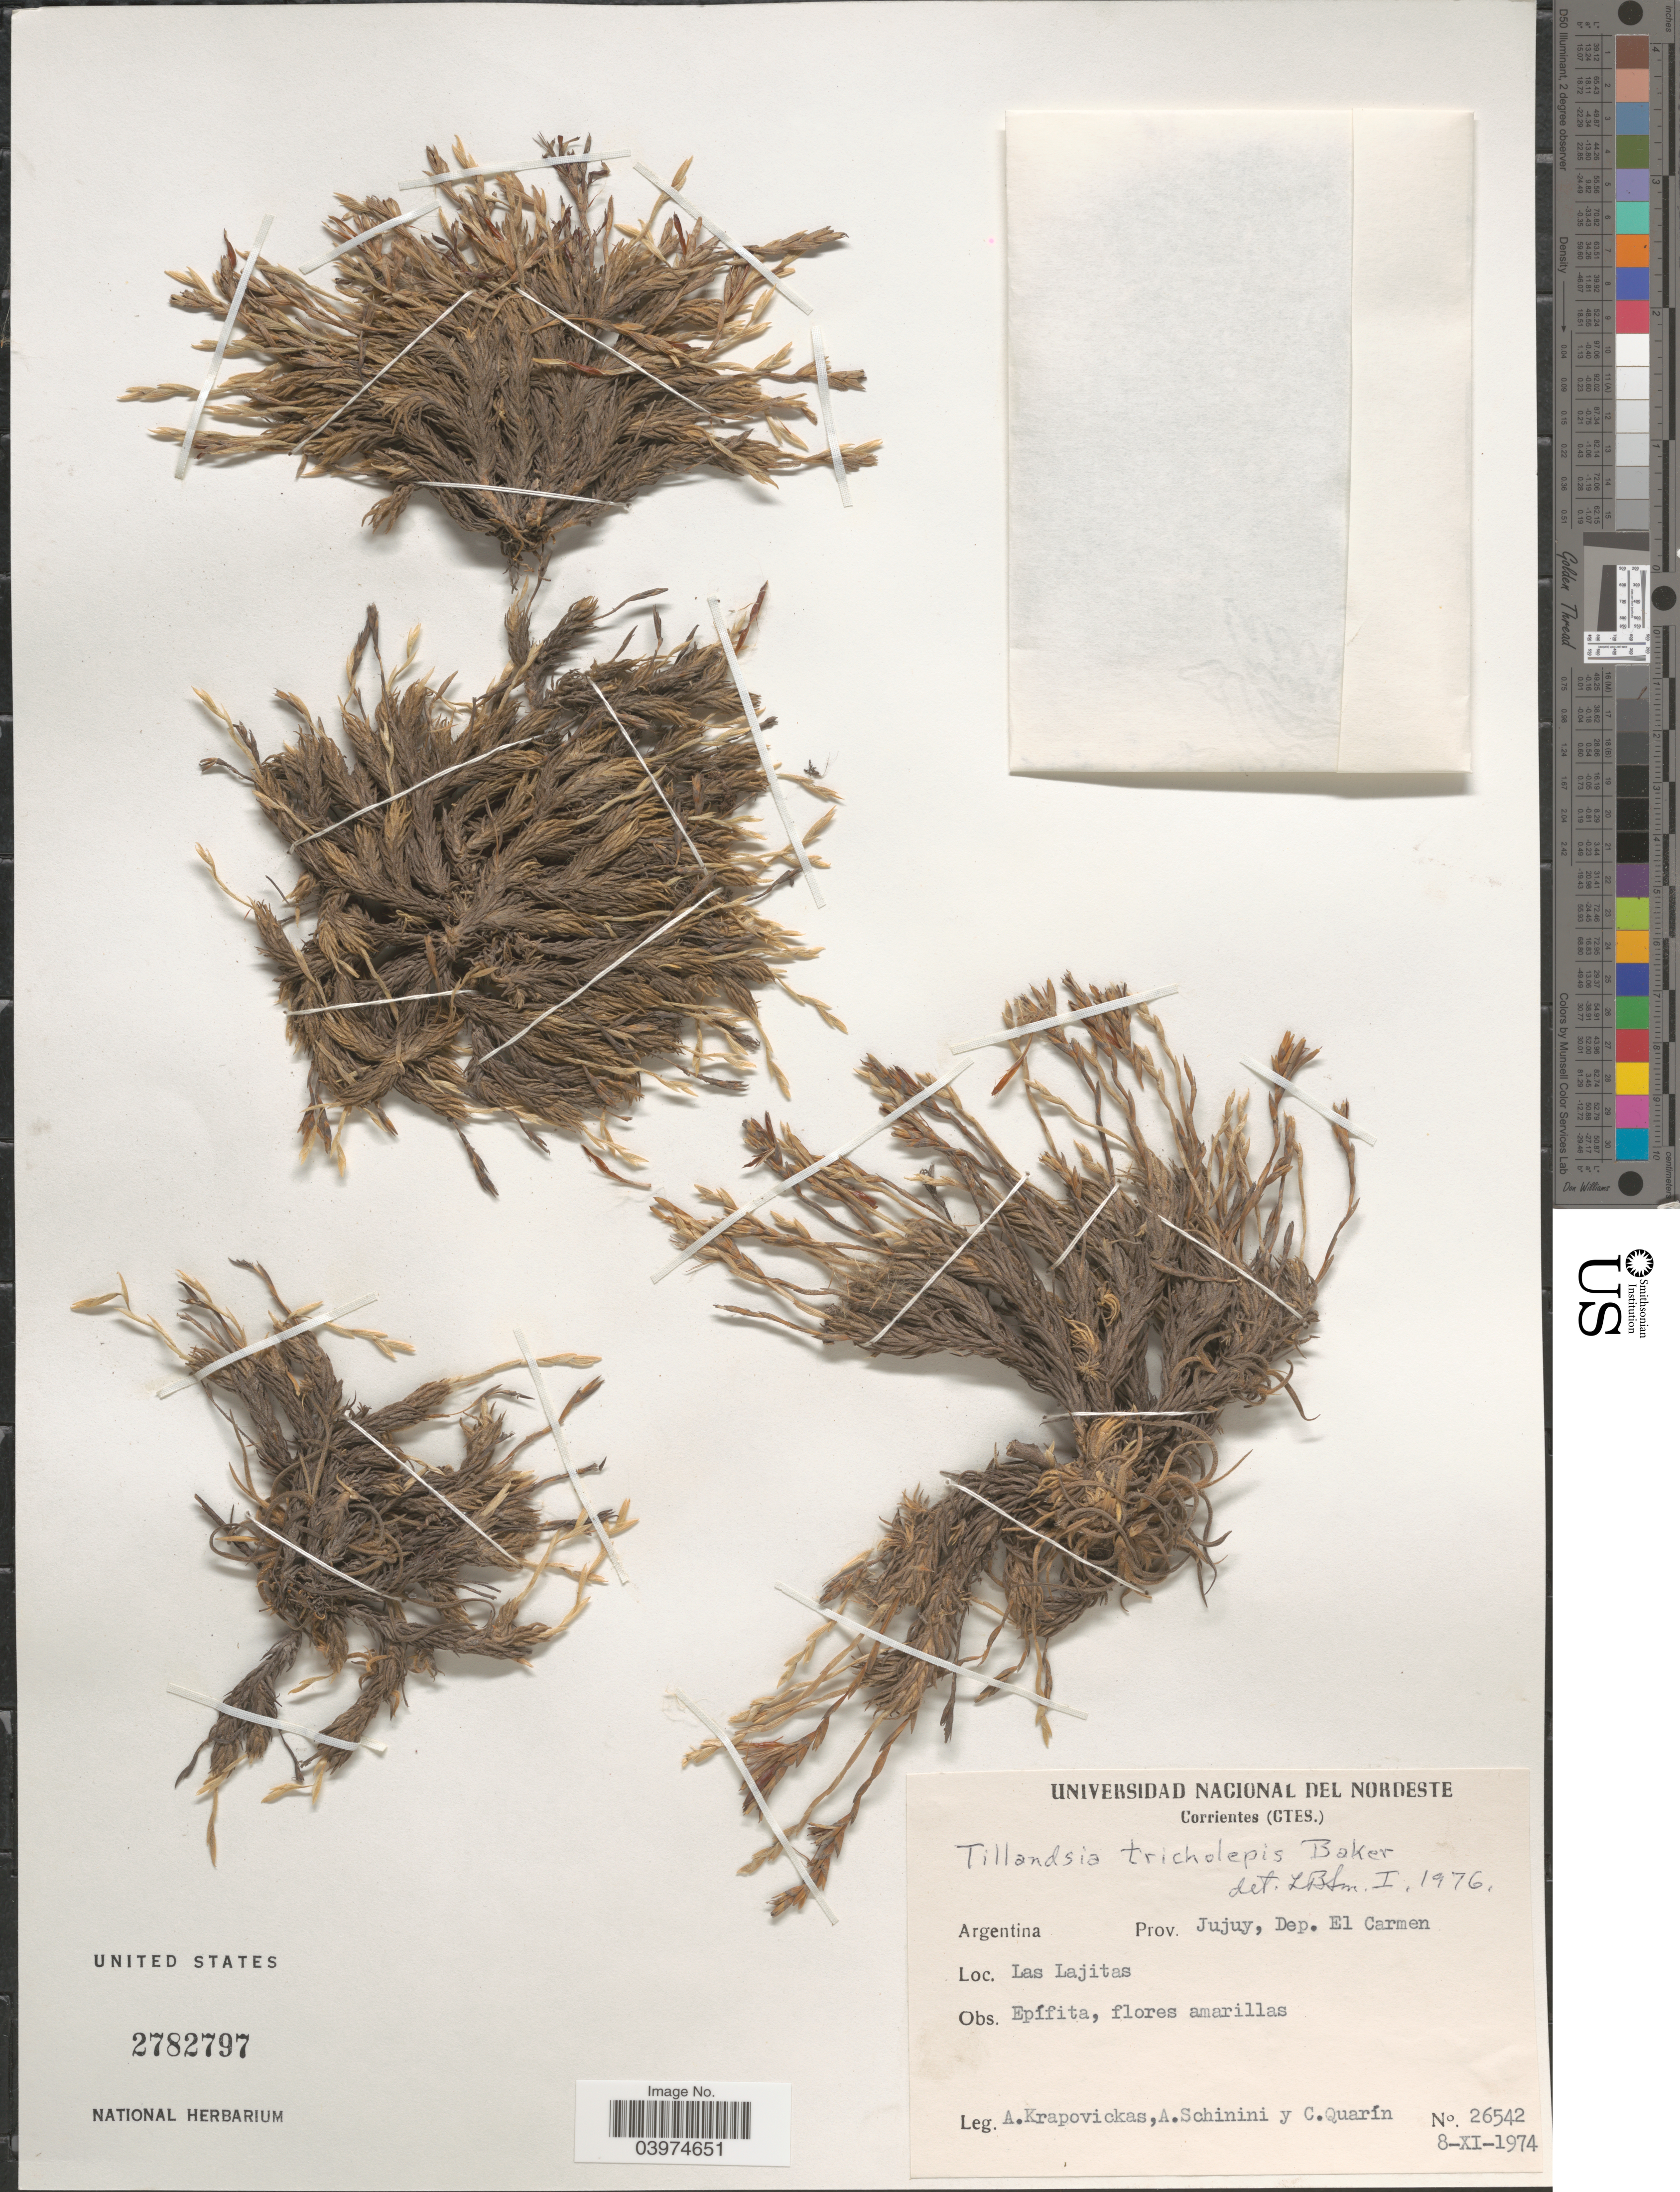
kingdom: Plantae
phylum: Tracheophyta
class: Liliopsida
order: Poales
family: Bromeliaceae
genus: Tillandsia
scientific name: Tillandsia tricholepis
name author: Baker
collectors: A. Krapovickas, A. Schinini & C. Quarín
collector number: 26542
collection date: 1974-11-08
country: Argentina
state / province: Jujuy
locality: Dep. El Carmen. Las Lajitas.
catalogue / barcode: US 2782797